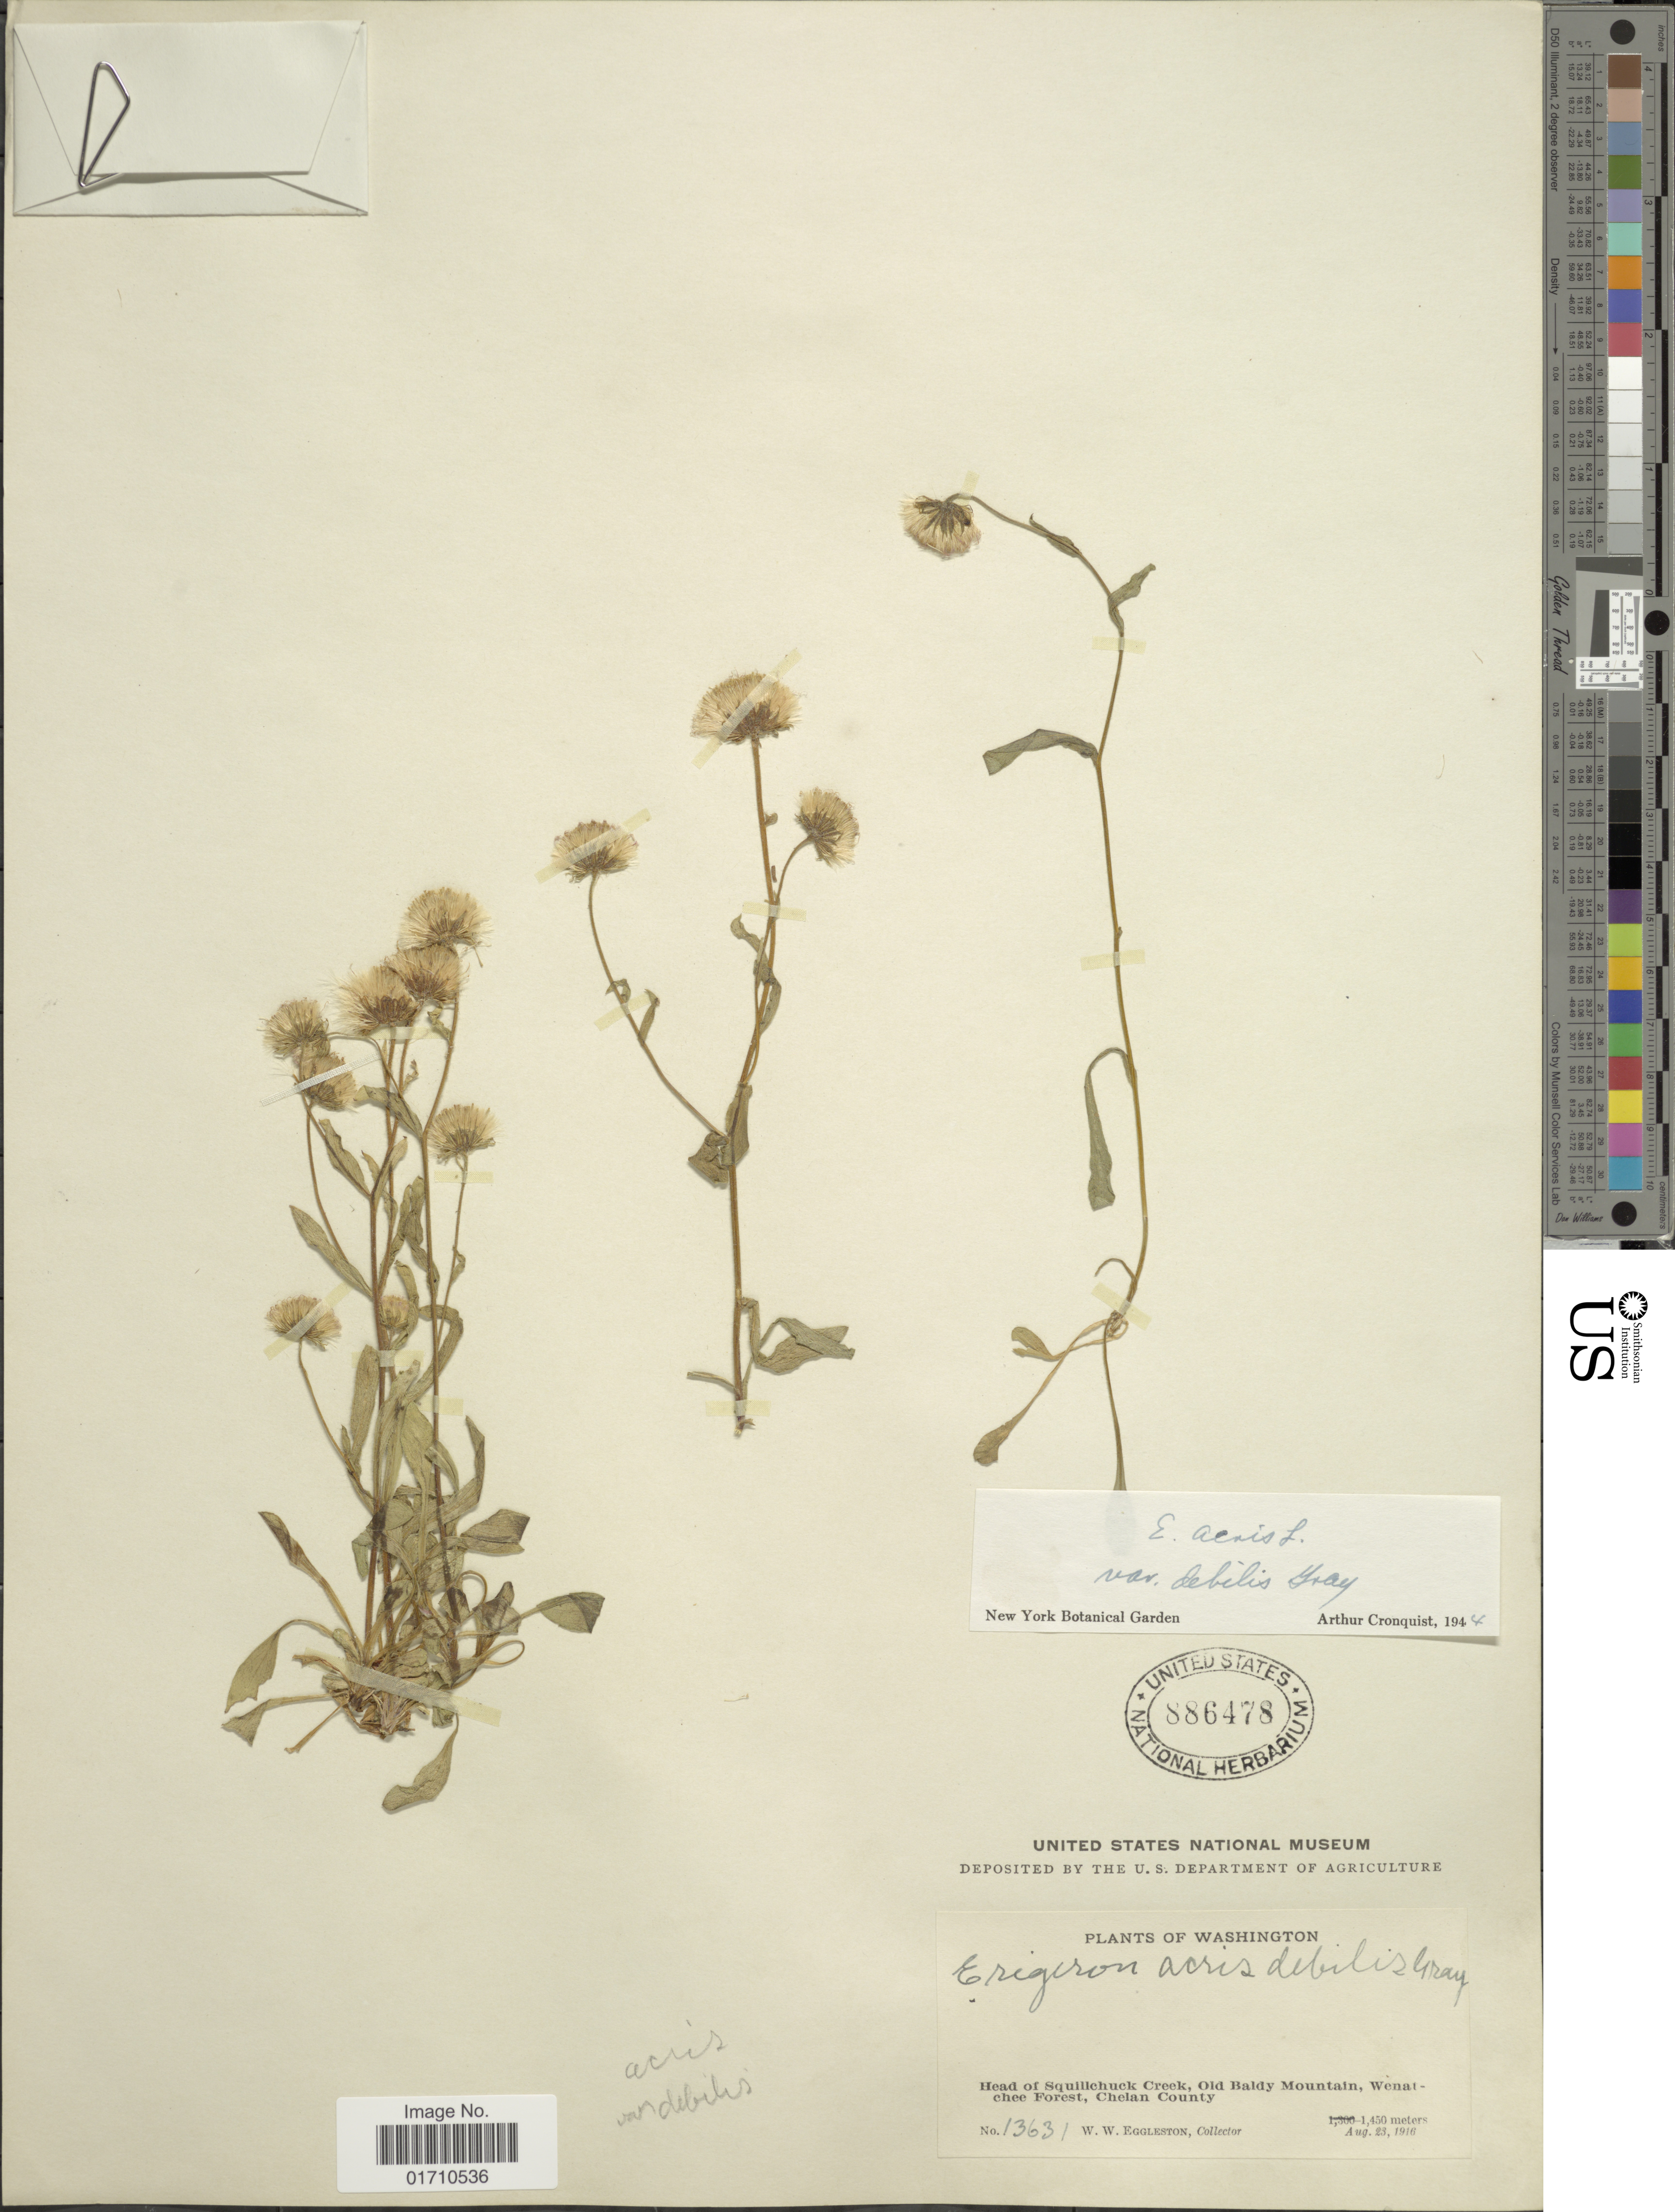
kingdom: Plantae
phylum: Tracheophyta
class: Magnoliopsida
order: Asterales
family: Asteraceae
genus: Erigeron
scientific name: Erigeron acris var. debilis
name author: A. Gray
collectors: W. W. Eggleston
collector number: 13631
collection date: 1916-08-23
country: United States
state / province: Washington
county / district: Chelan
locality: Head of Squillchuck, Old Baldy Mountain, Wenatchee Forest, Chelan County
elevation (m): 1450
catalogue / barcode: US 886478